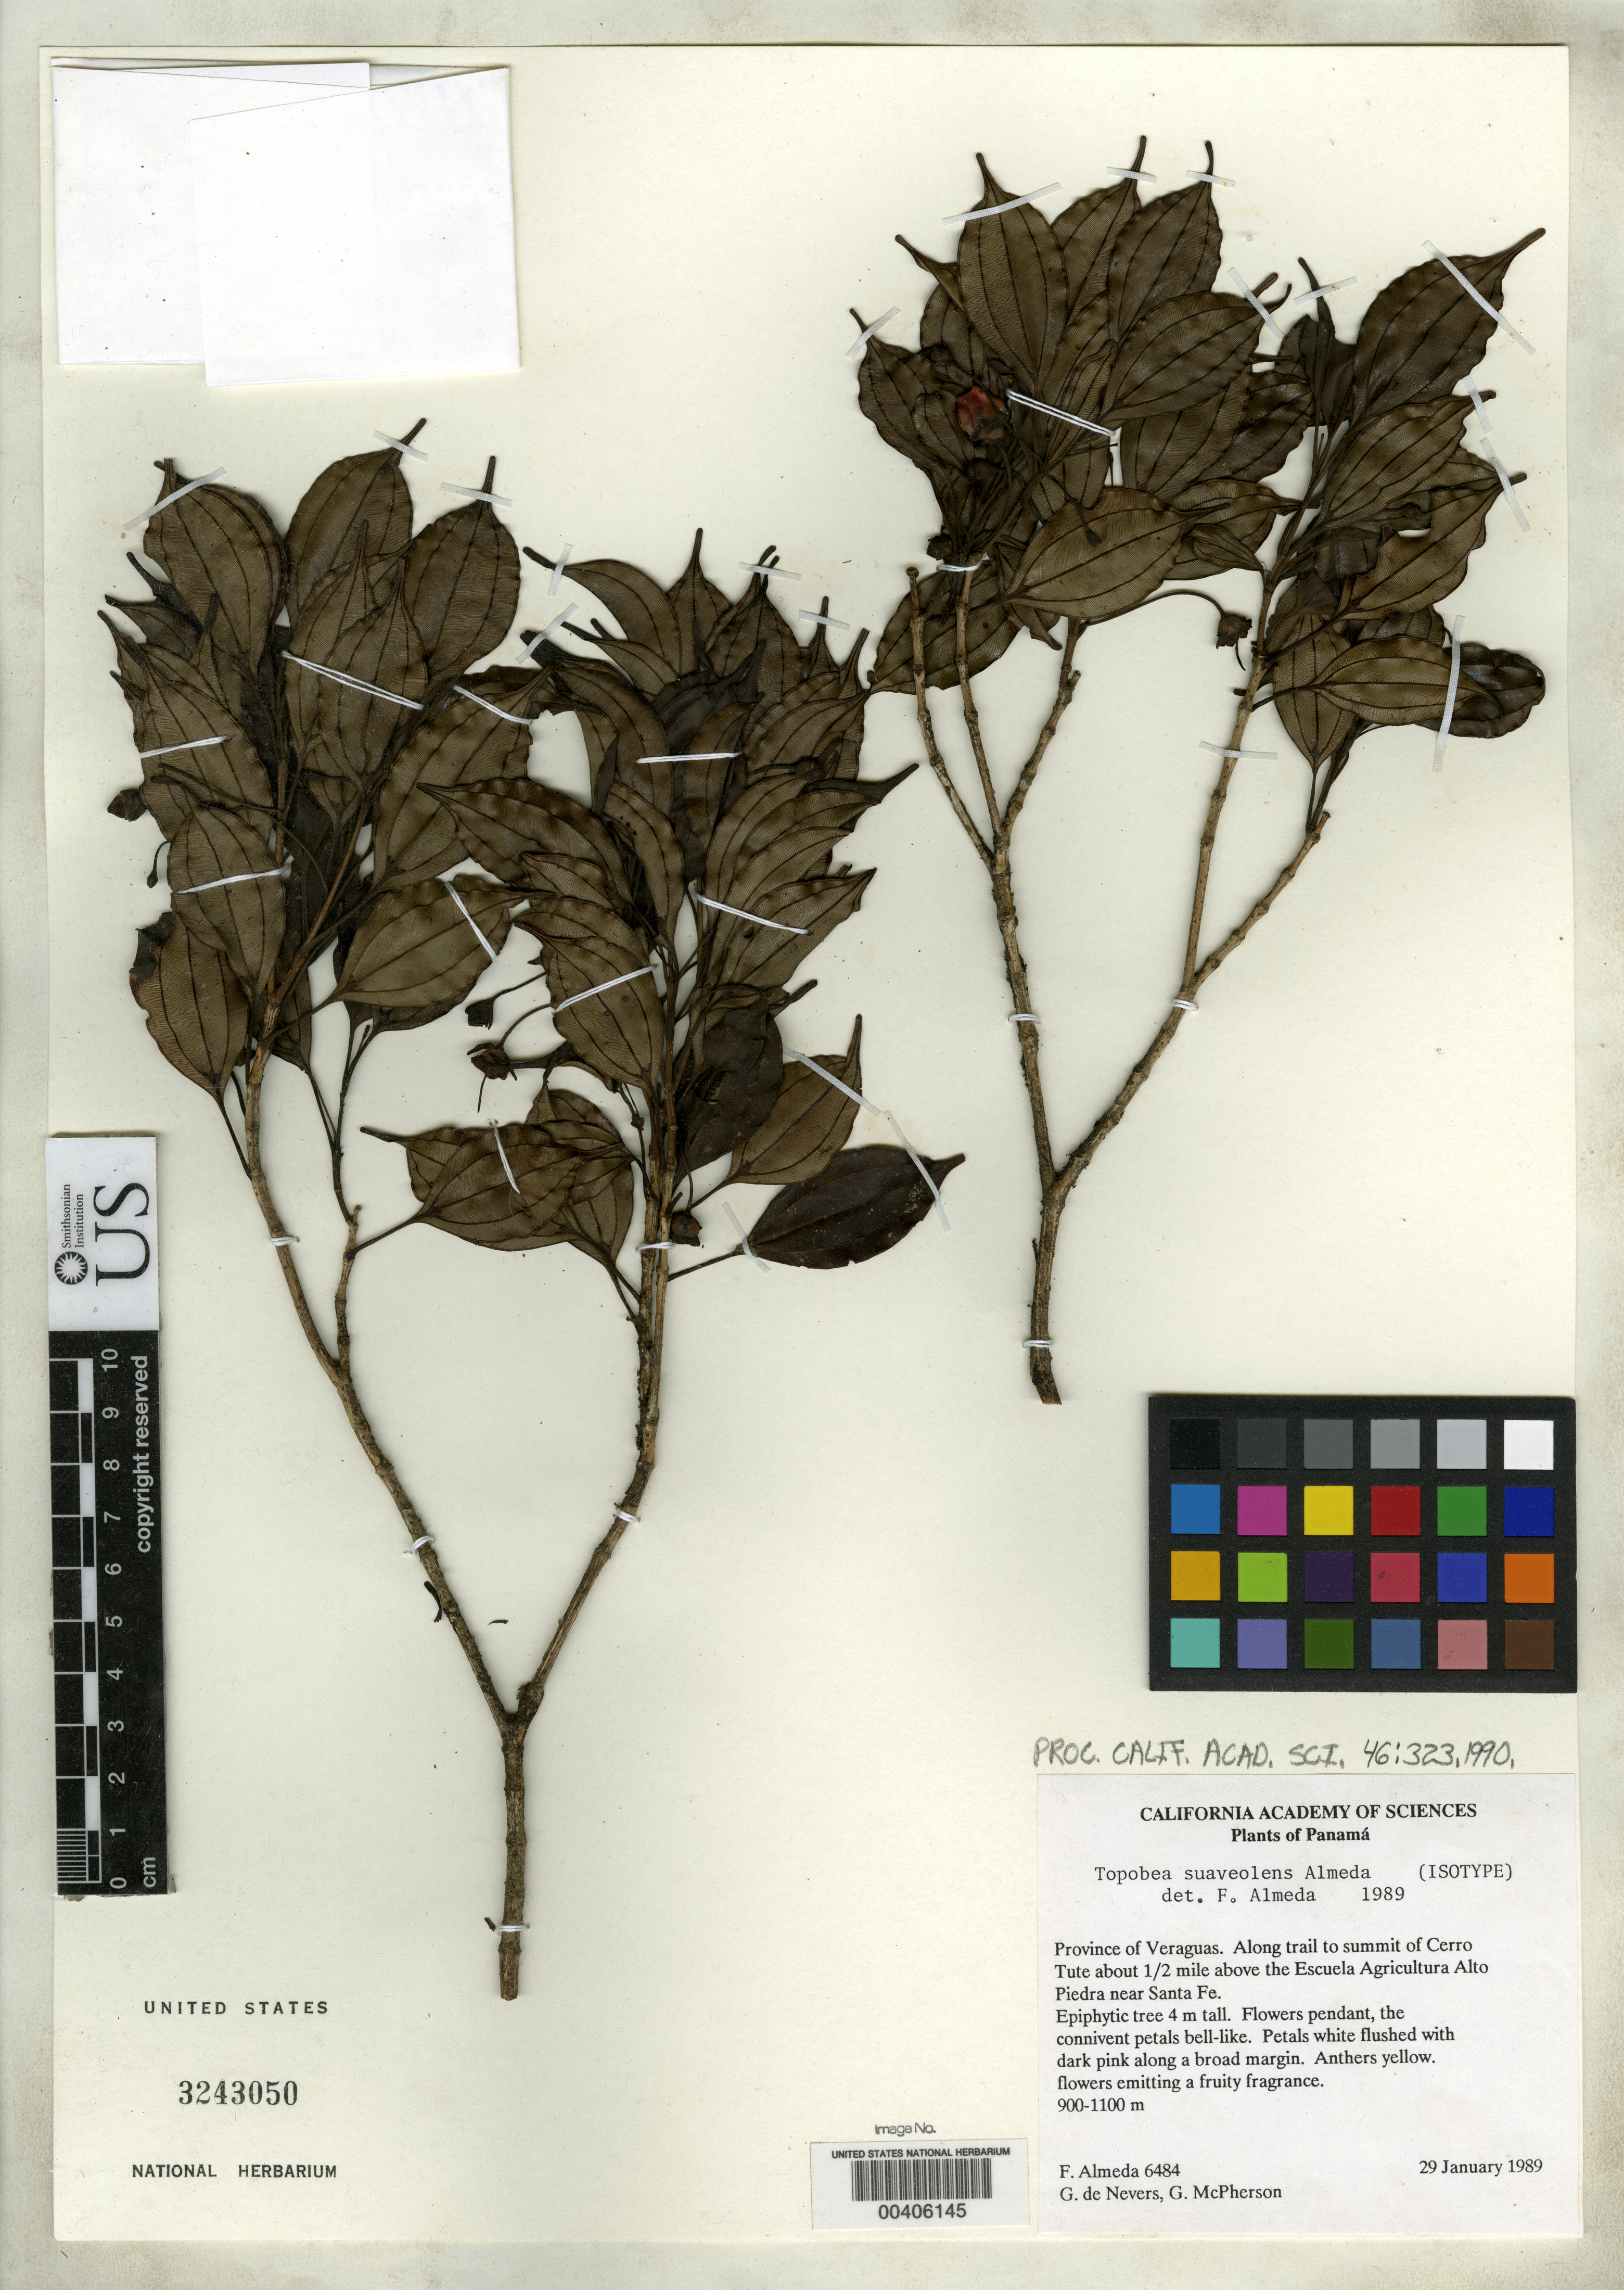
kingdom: Plantae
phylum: Tracheophyta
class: Magnoliopsida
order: Myrtales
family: Melastomataceae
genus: Topobea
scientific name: Topobea suaveolens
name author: Almeda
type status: Isotype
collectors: F. Almeda, G. C. de Nevers & G. D. McPherson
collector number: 6484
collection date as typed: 19 Jan 1989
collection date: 1989-01-19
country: Panama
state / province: Veraguas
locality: Along Trail to summit of Cerro Tute ca. 1/2 mi above Escuela Agricultura Alto Piedra near Santa Fe.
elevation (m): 900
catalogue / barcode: US 3243050